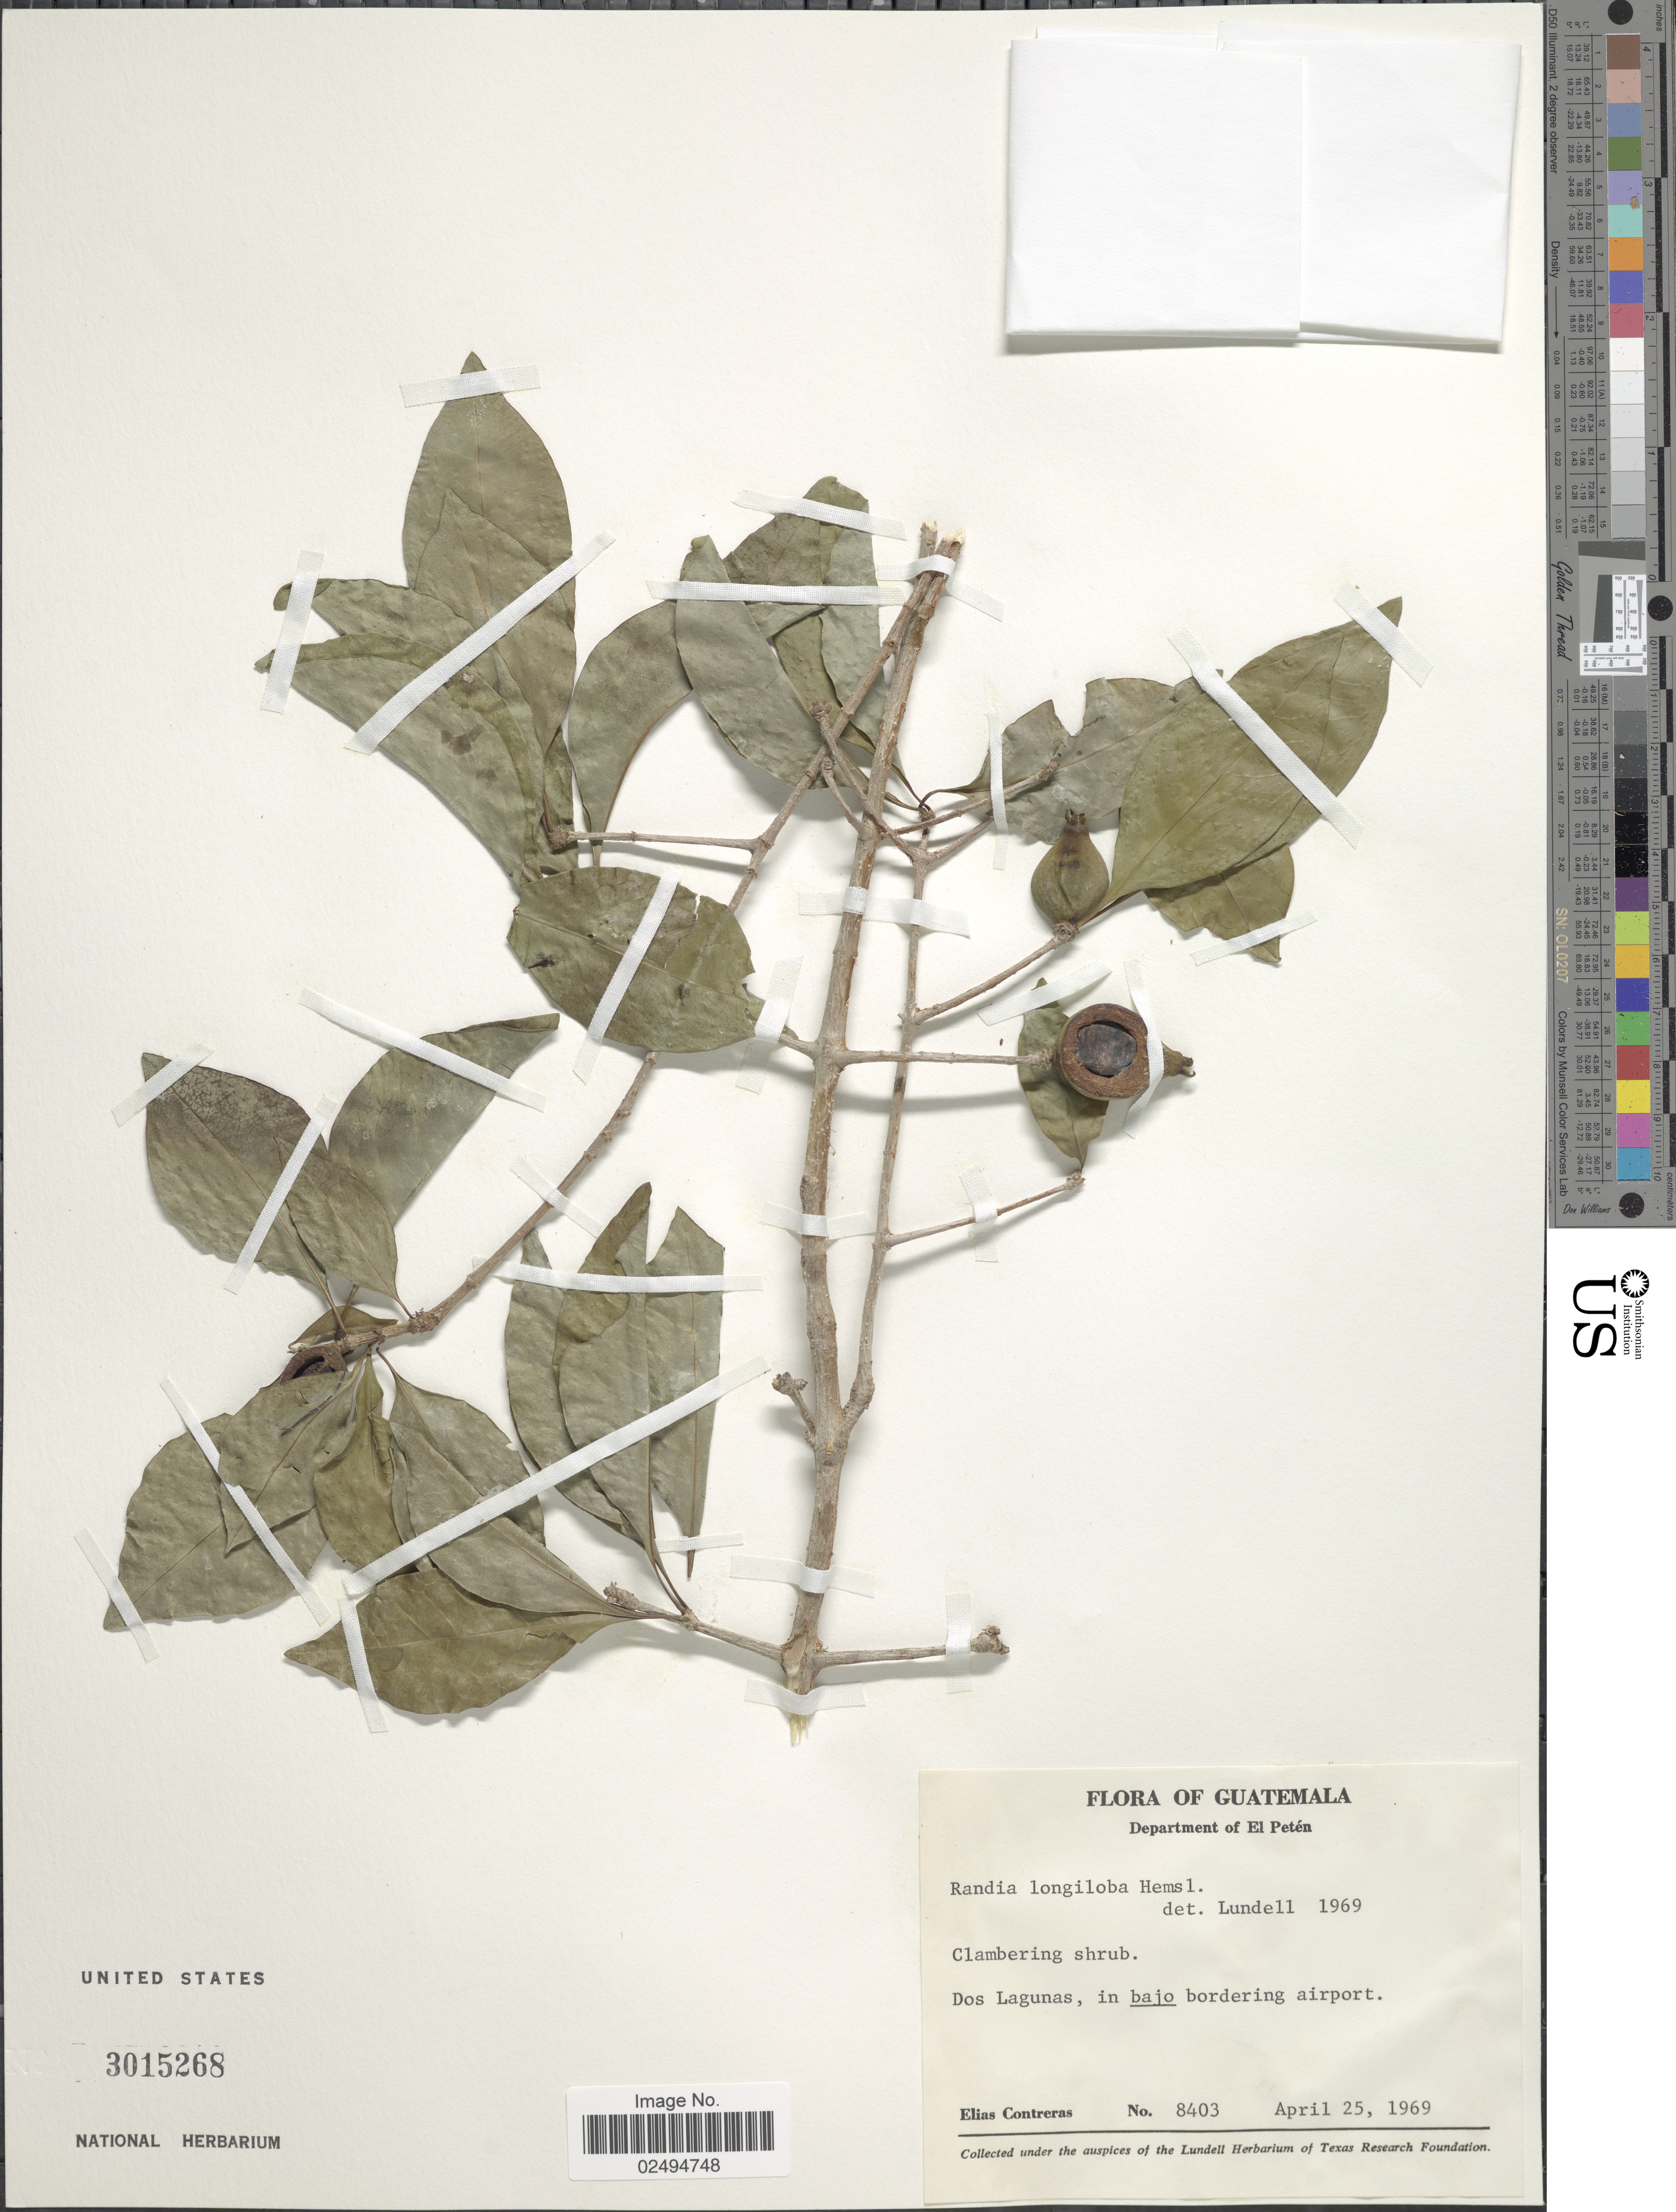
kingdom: Plantae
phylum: Tracheophyta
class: Magnoliopsida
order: Gentianales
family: Rubiaceae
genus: Randia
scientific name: Randia longiloba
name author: Hemsl.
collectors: E. Contreras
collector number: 8403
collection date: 1969-04-25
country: Guatemala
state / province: El Petén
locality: Department of El Peten. Dos Lagunas, in bajo bordering airport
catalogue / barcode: US 3015268